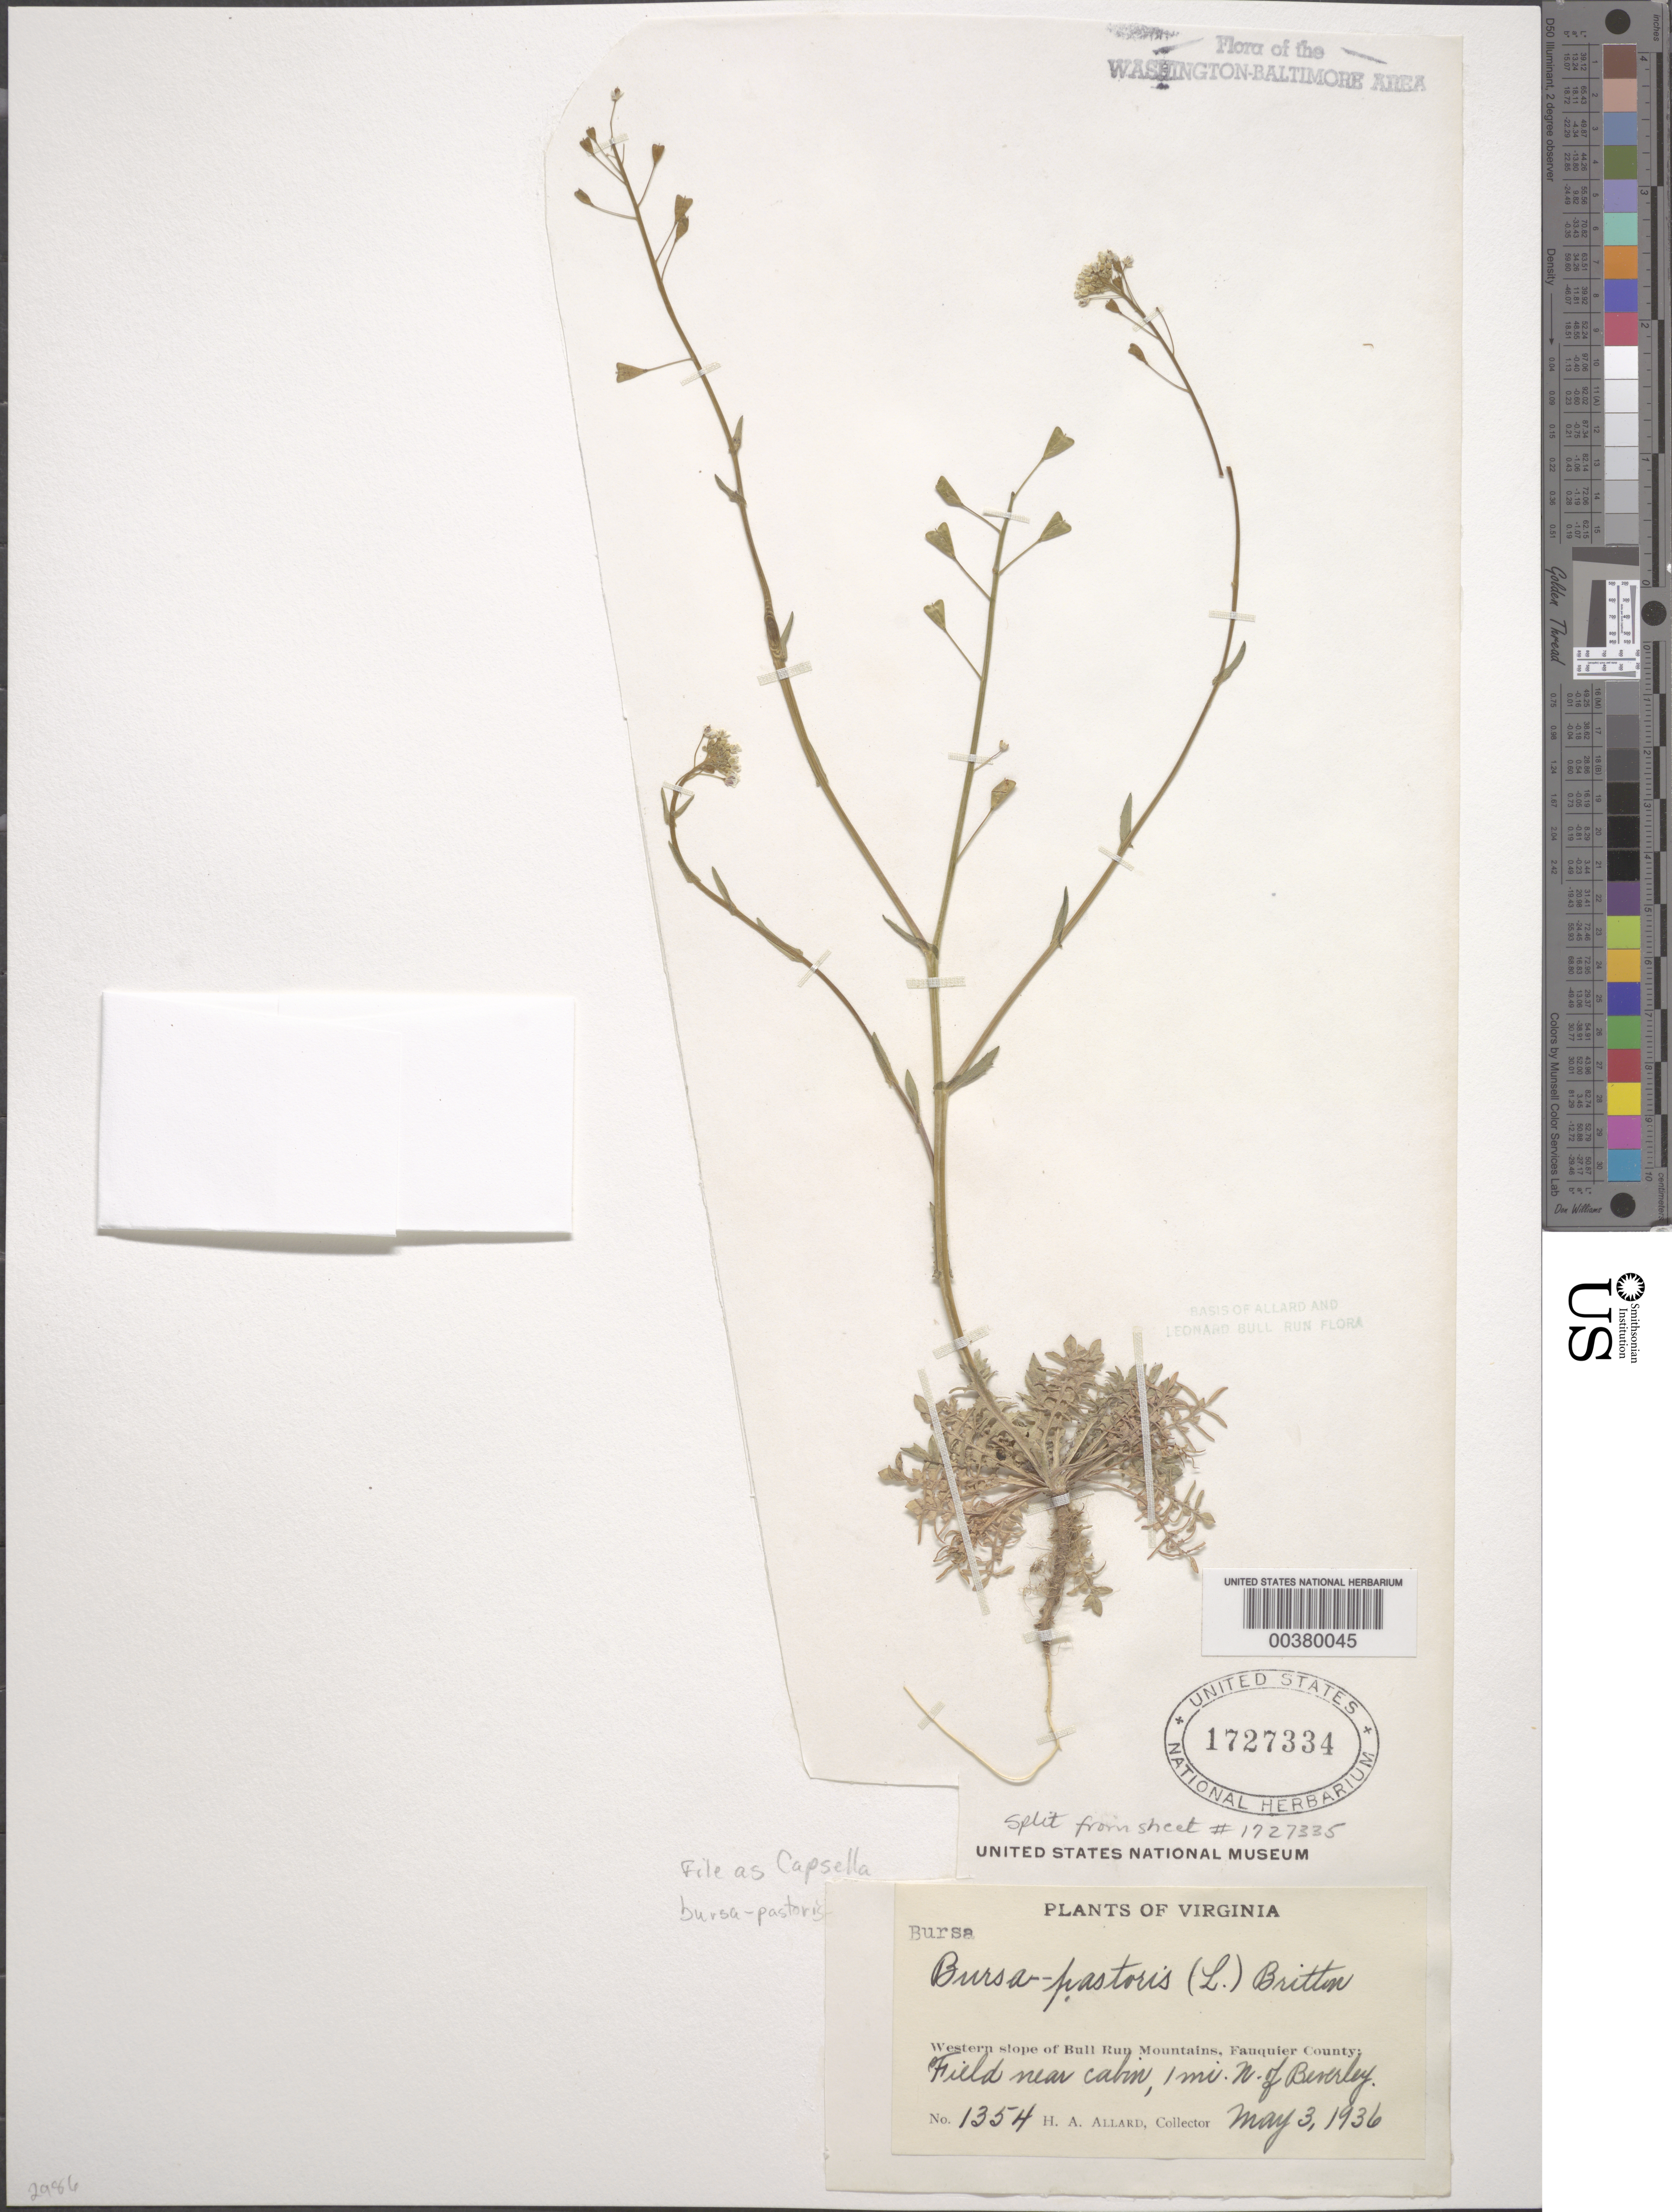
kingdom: Plantae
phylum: Tracheophyta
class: Magnoliopsida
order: Brassicales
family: Brassicaceae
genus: Capsella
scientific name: Capsella bursa-pastoris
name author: (L.) Medik.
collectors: H. A. Allard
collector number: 1354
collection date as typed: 03 May 1936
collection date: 1936-05-03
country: United States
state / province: Virginia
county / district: Fauquier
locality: Western Slope of Bull Run Mountains, 1 Mile North of Beverley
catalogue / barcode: US 1727334